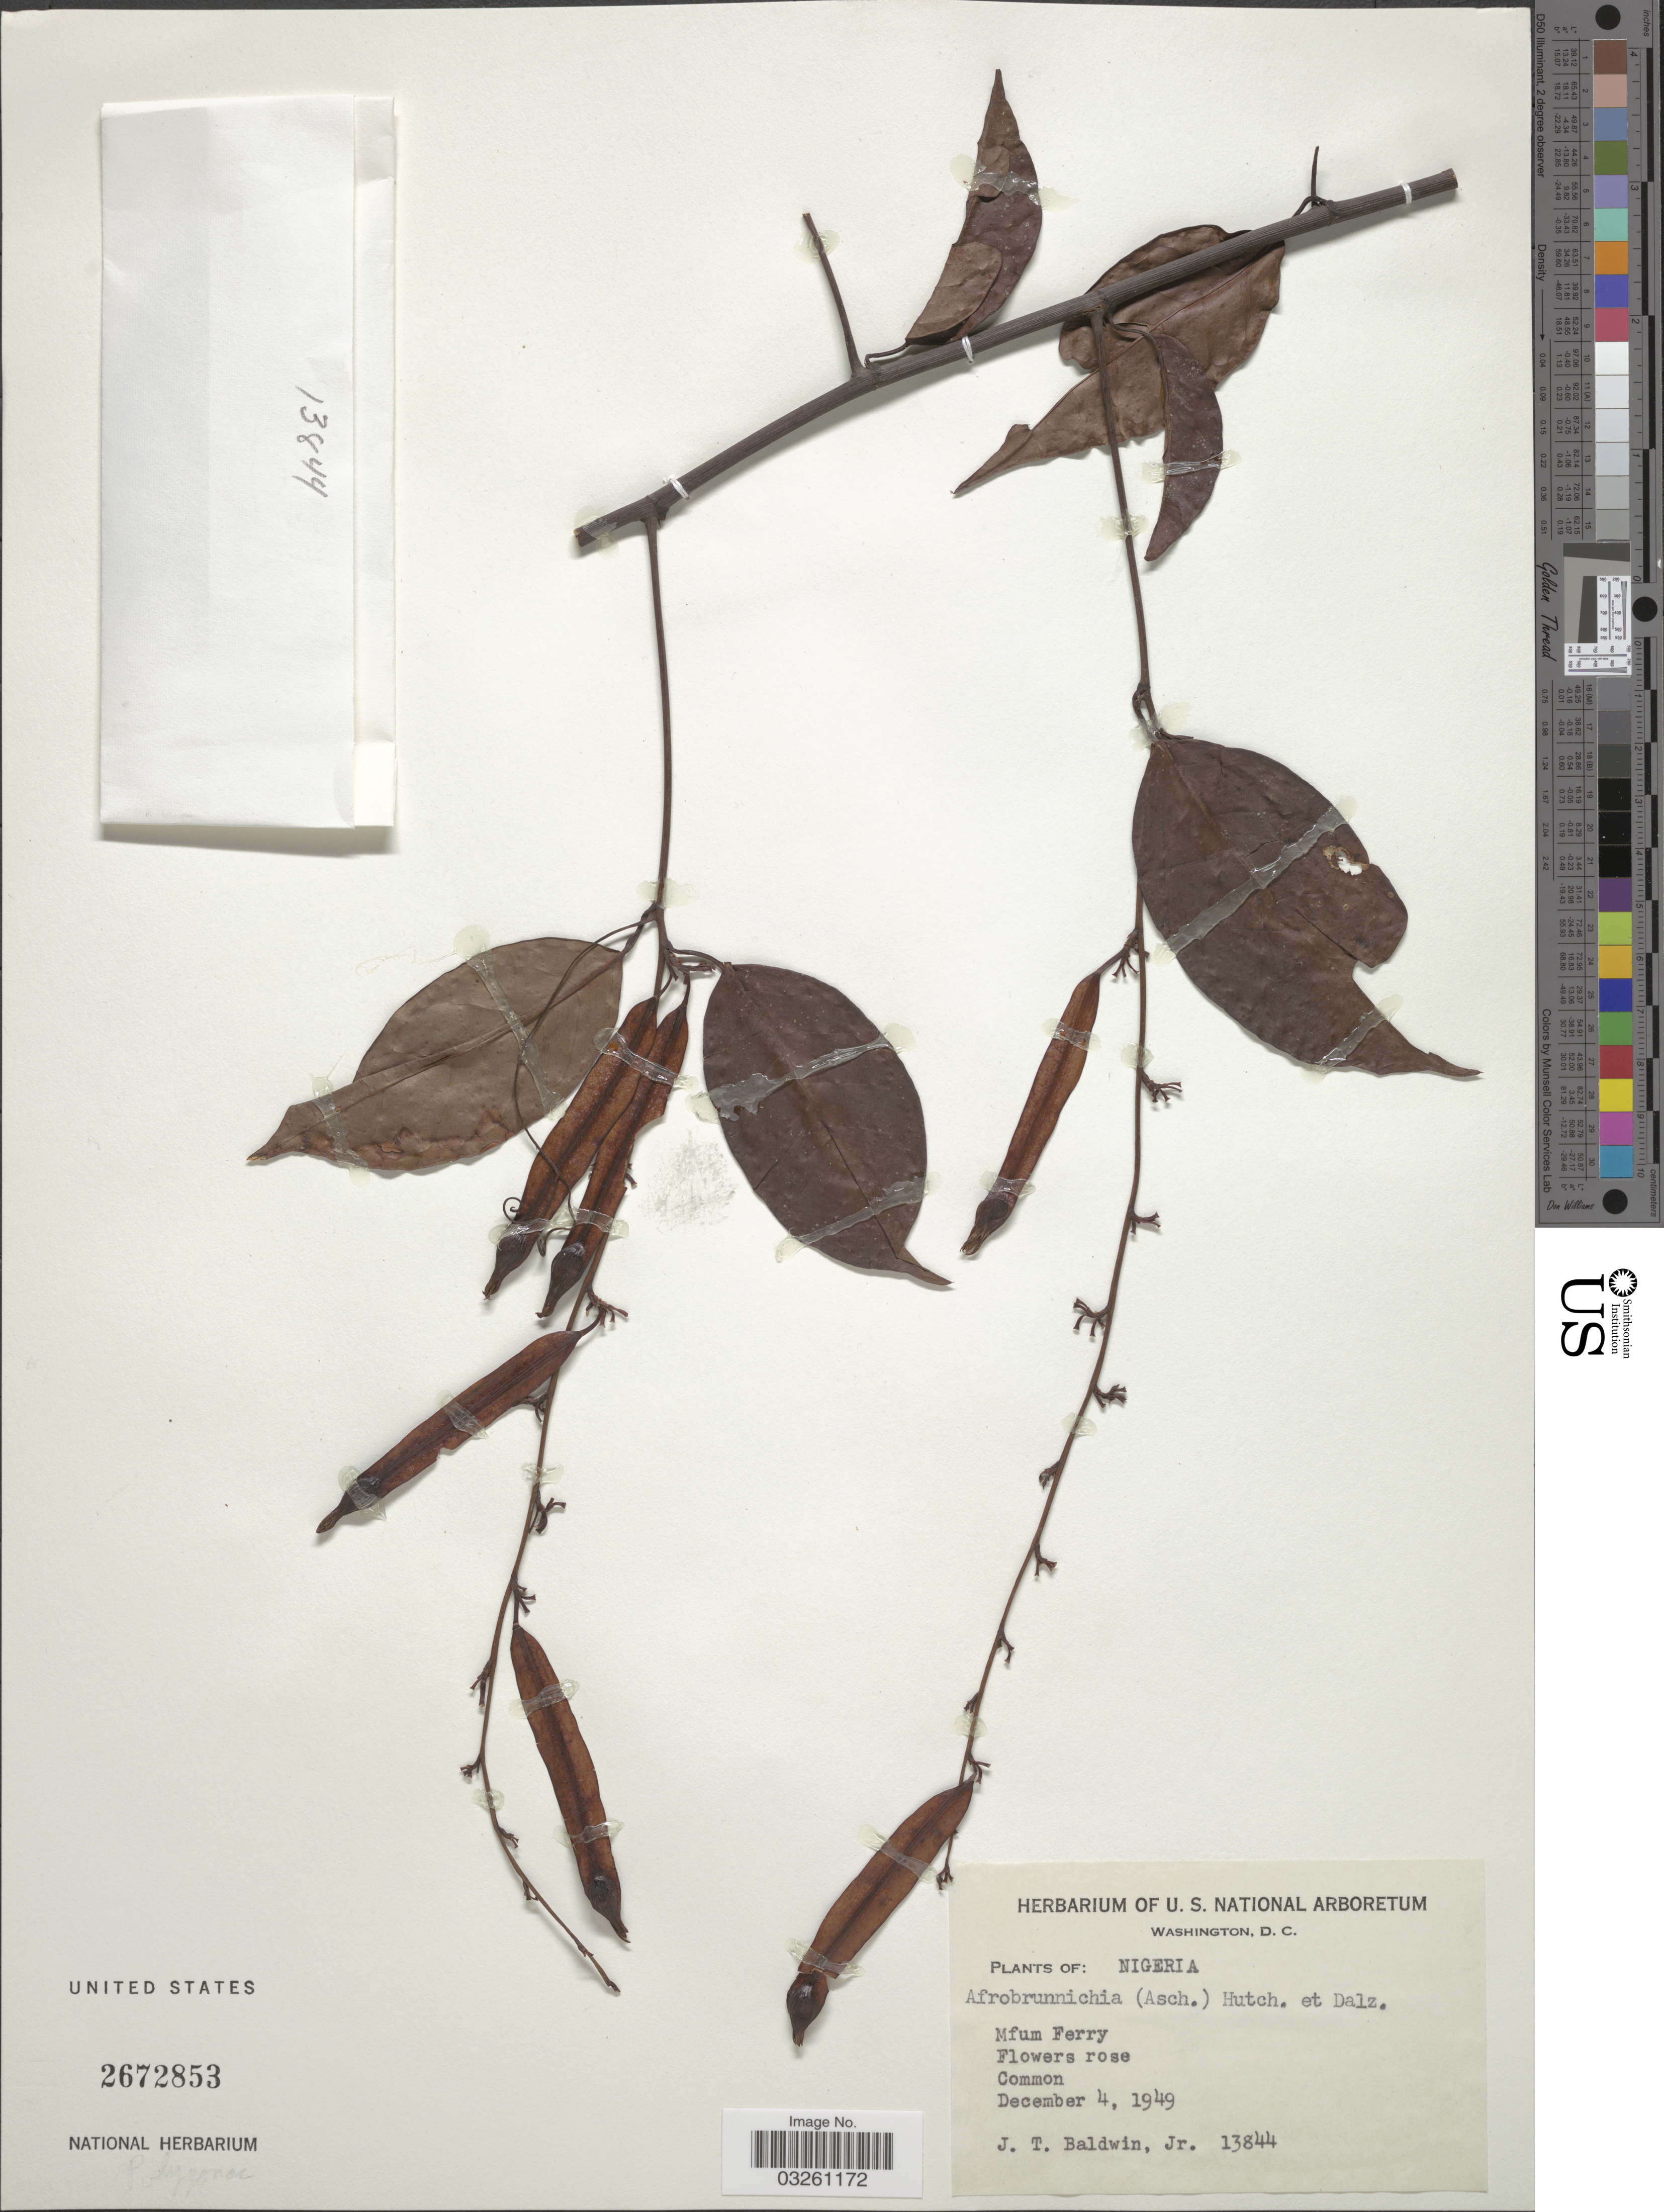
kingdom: Plantae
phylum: Tracheophyta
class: Magnoliopsida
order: Caryophyllales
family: Polygonaceae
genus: Afrobrunnichia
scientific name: Afrobrunnichia erecta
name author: (Asch.) Hutch. & Dalziel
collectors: J. T. Baldwin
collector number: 13844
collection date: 1949-12-04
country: Nigeria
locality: Mfum Ferry.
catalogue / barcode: US 2672853